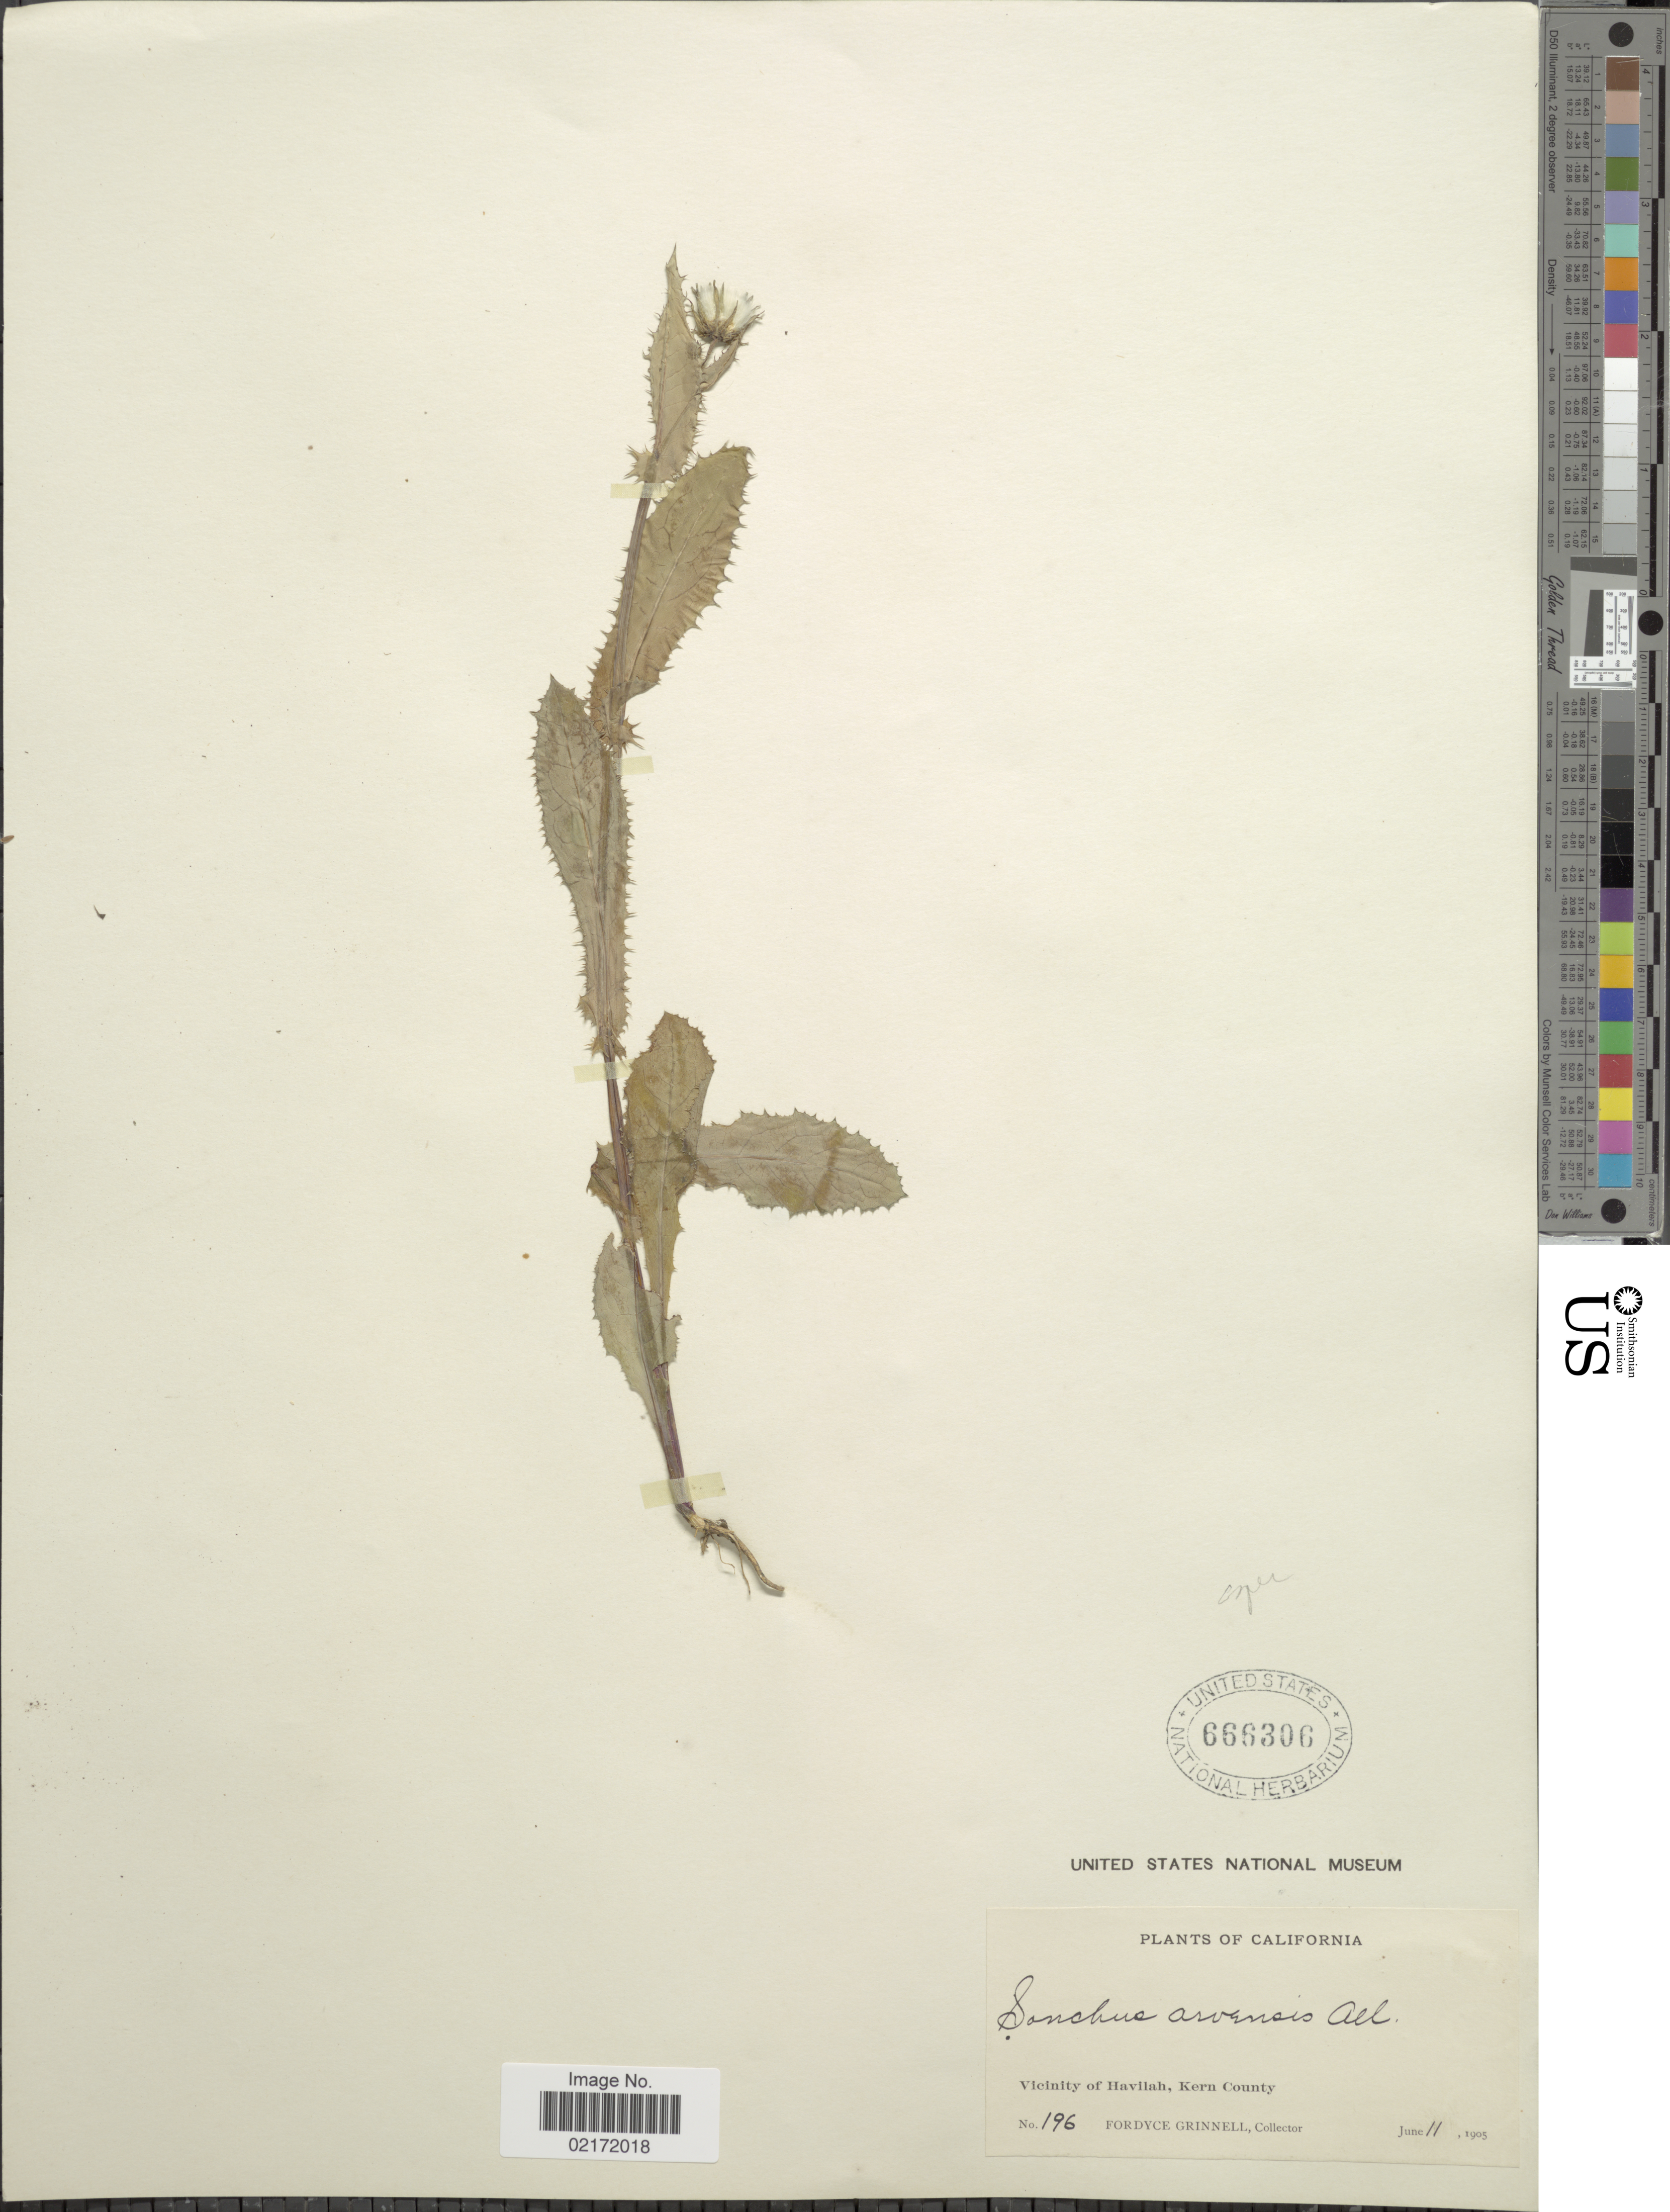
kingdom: Plantae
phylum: Tracheophyta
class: Magnoliopsida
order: Asterales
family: Asteraceae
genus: Sonchus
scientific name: Sonchus asper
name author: (L.) Hill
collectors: F. Grinnell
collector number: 196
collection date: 1905-06-11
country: United States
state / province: California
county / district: Kern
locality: Vicinity of Havilah, Kern County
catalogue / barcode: US 666306